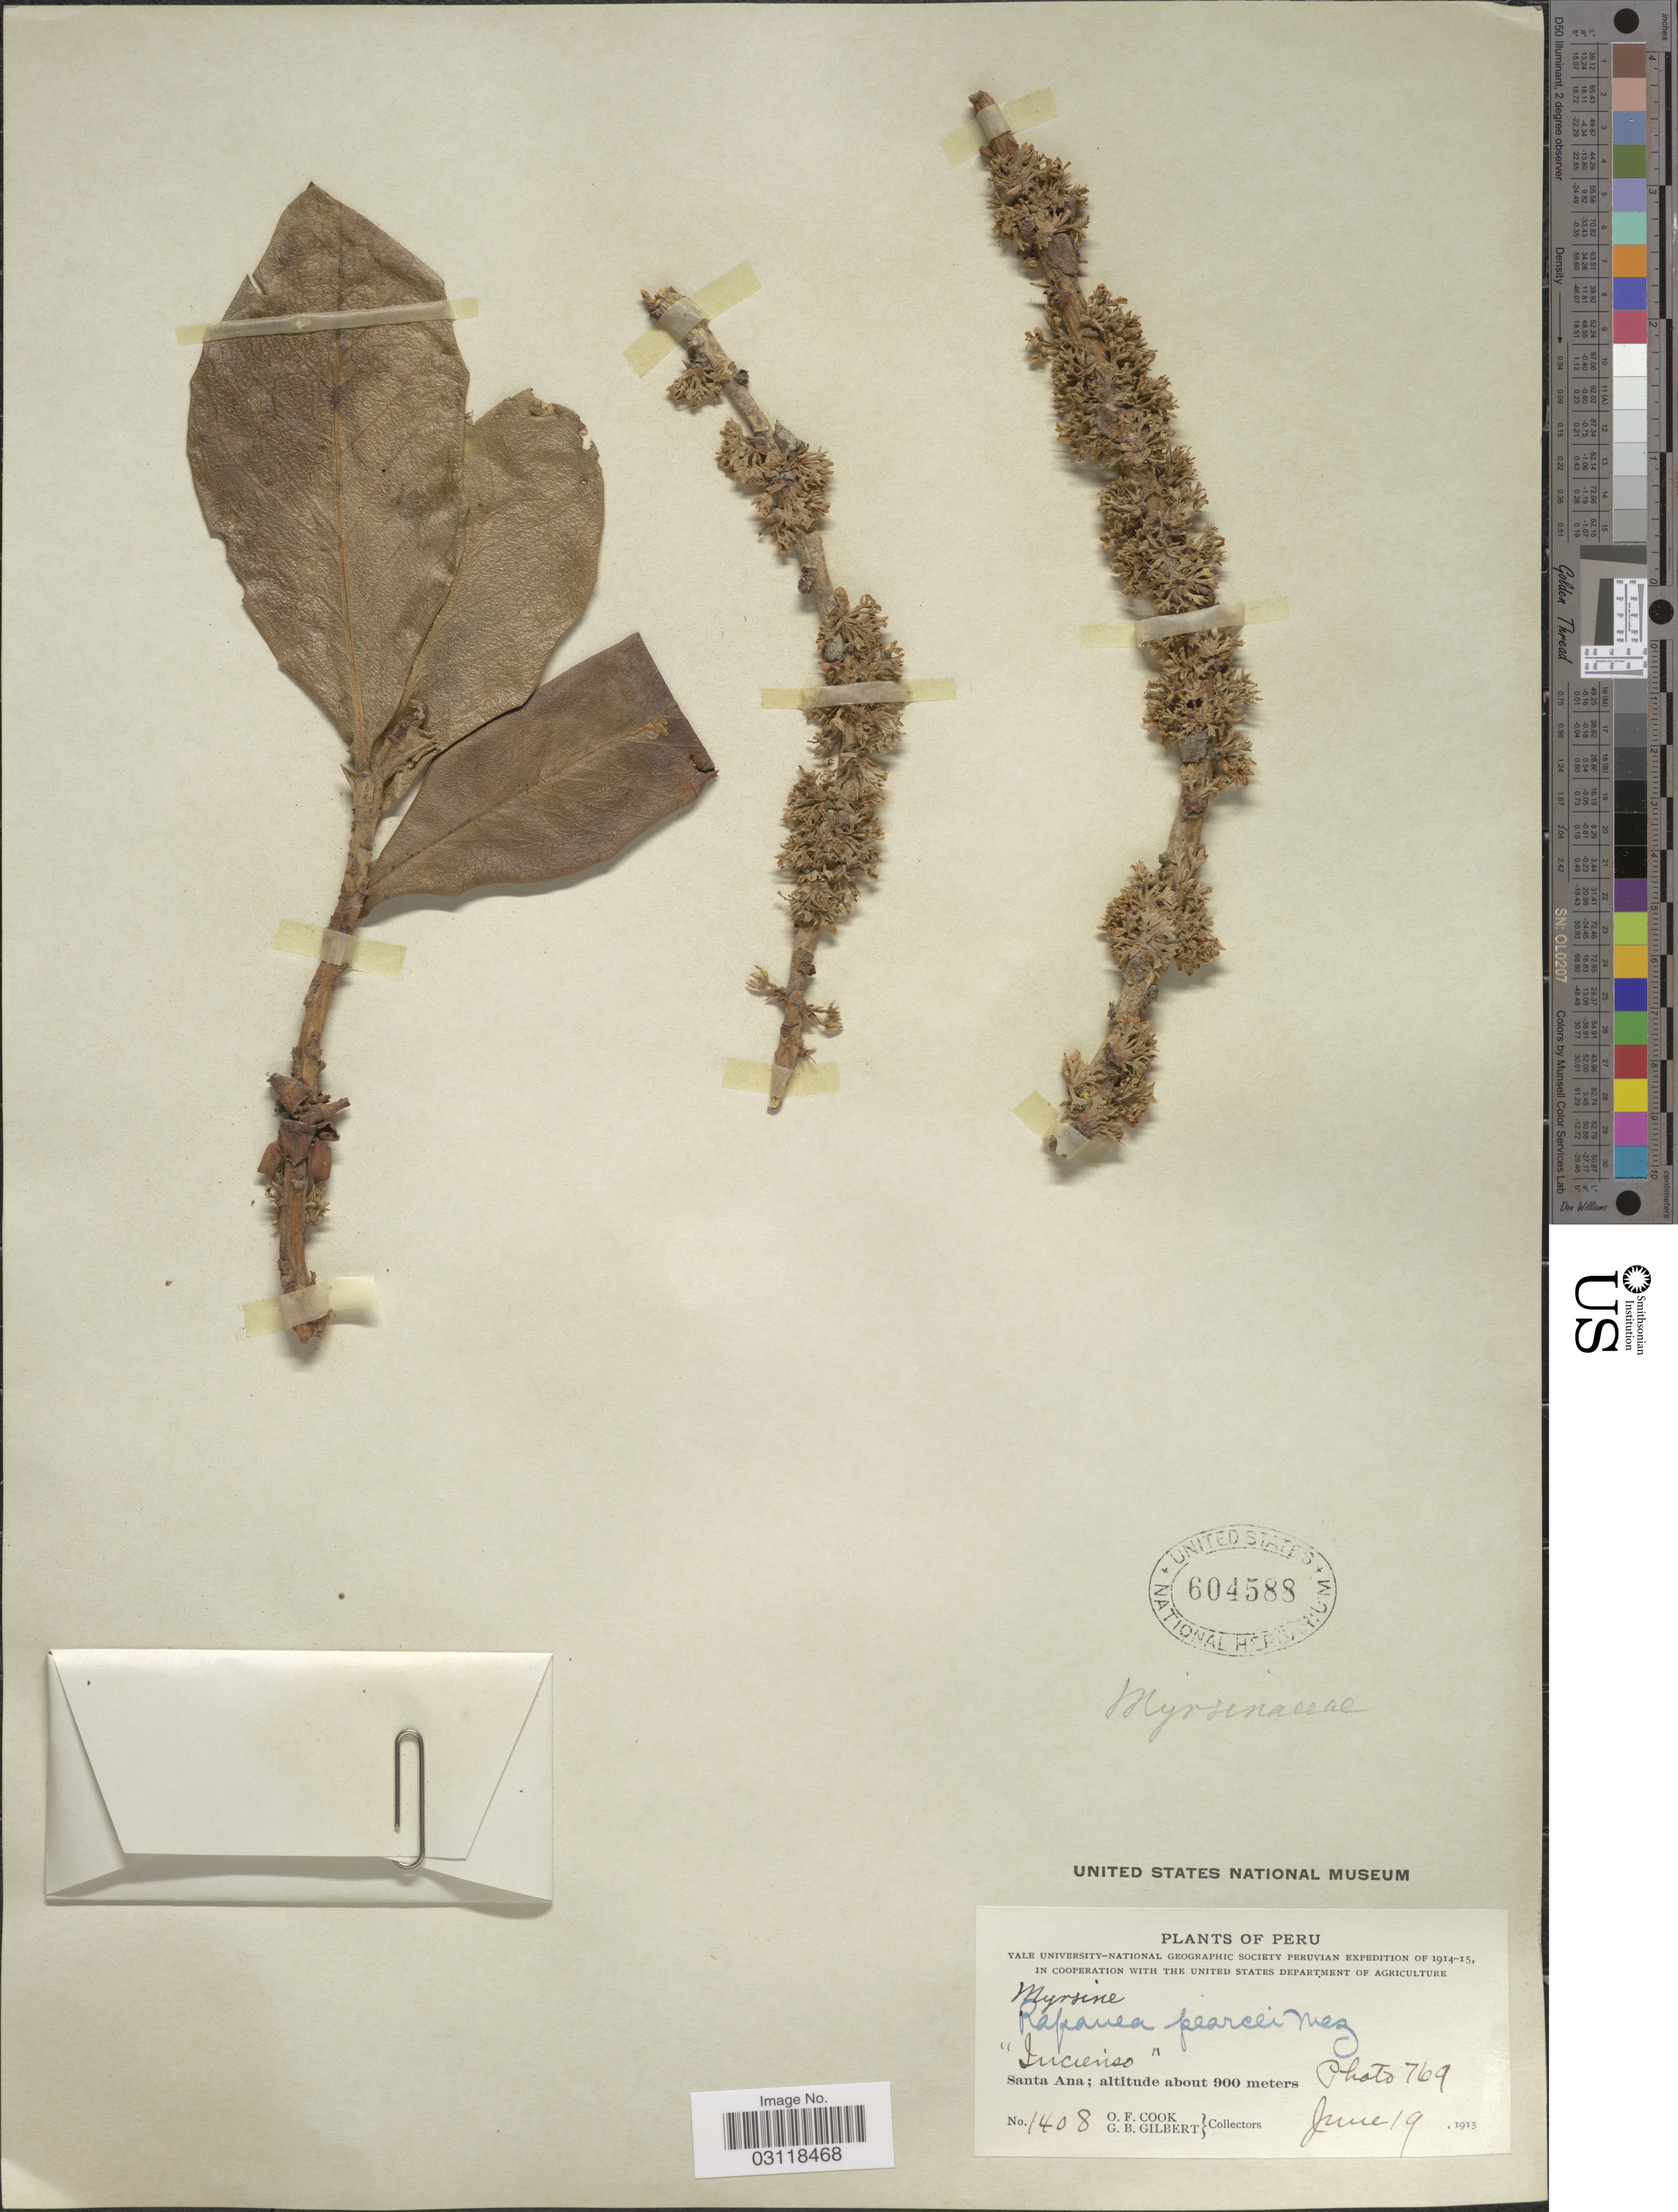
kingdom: Plantae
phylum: Tracheophyta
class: Magnoliopsida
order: Ericales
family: Primulaceae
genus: Rapanea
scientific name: Rapanea pearcei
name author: Mez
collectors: O. F. Cook & G. B. Gilbert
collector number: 1408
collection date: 1915-06-19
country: Peru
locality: Santa Ana.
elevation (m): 900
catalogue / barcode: US 604588